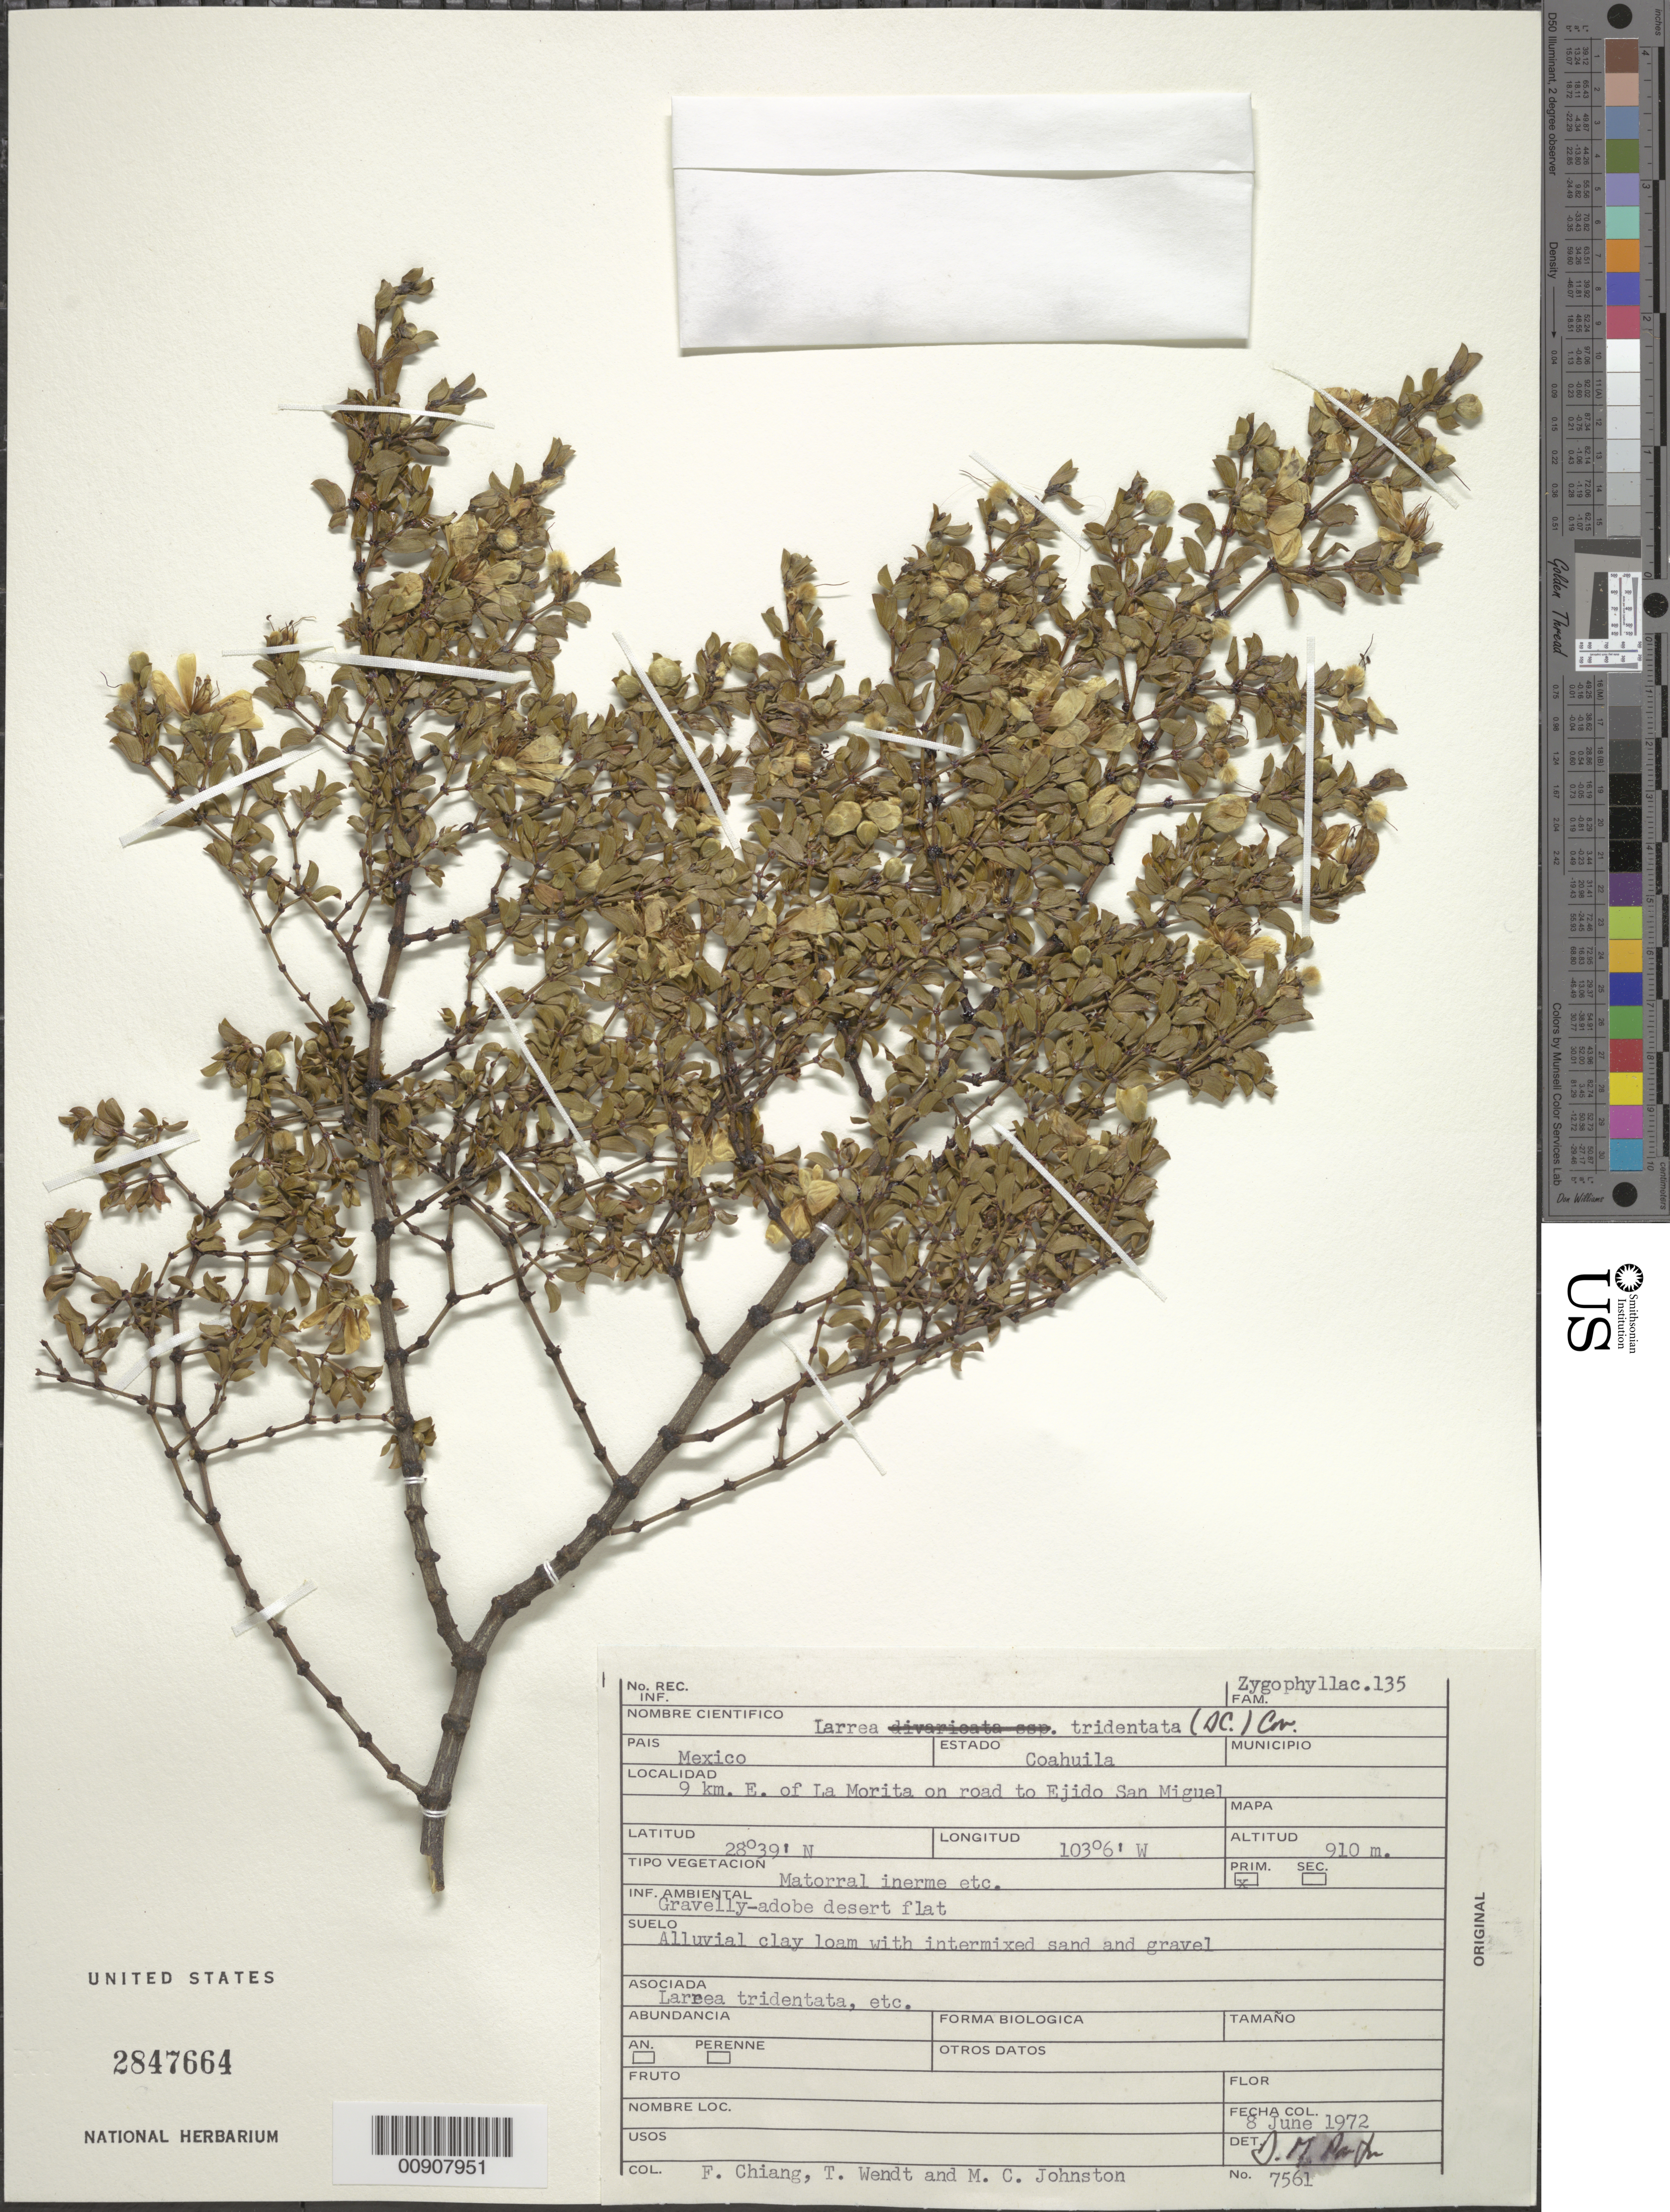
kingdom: Plantae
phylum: Tracheophyta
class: Magnoliopsida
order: Zygophyllales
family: Zygophyllaceae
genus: Larrea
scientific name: Larrea tridentata var. tridentata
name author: (Sessé & Moc. ex DC.) Coville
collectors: F. Chiang, T. L. Wendt & M. Johnston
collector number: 7561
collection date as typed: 08 Jun 1972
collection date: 1972-06-08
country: Mexico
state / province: Coahuila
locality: Estado Coahuila: 9 km. E of La Morita on road to Ejido San Miguel.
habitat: Matorral inerme, etc. Gravelly-adobe desert flat. Alluvial clay loam w/intermixed sand and gravel. Associada L. tridenta, etc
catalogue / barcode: US 2847664